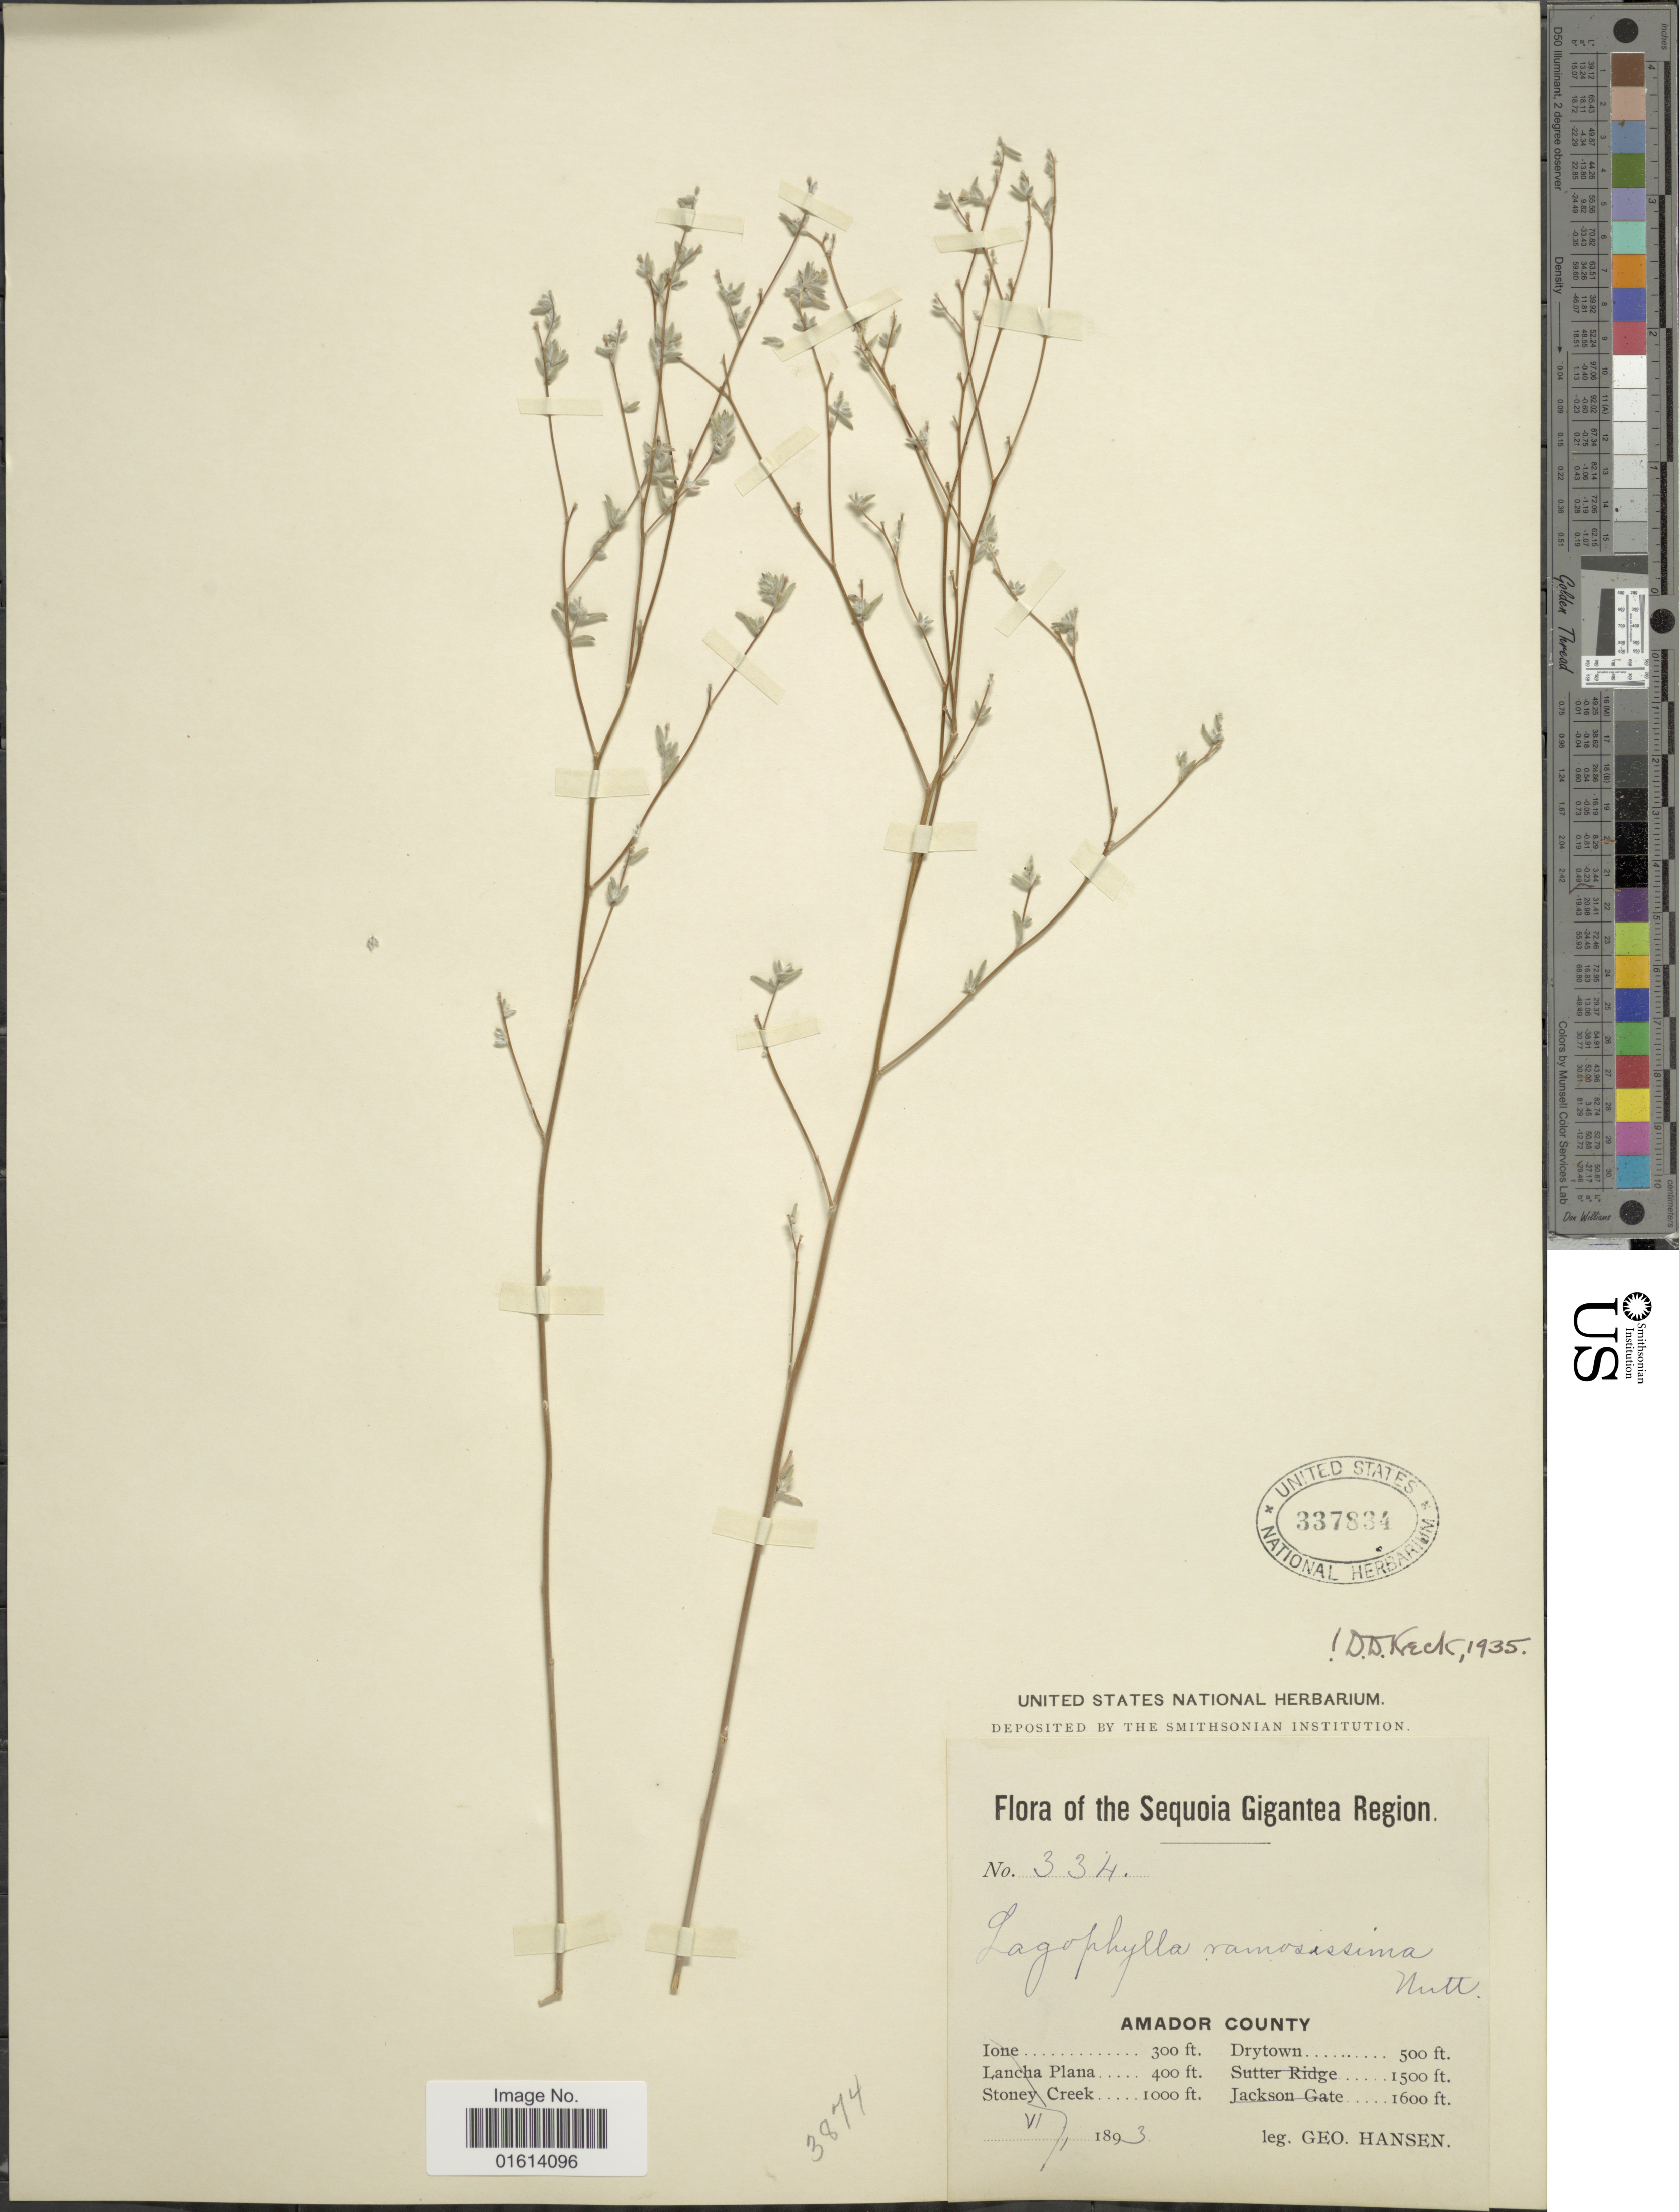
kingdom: Plantae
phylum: Tracheophyta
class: Magnoliopsida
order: Asterales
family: Asteraceae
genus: Lagophylla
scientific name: Lagophylla ramosissima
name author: Nutt.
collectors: G. Hasen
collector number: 334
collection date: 1893-06-01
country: United States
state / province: California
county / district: Amador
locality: Sequoia Gigantea Region, Amador County, Drytown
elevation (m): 152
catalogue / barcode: US 337834